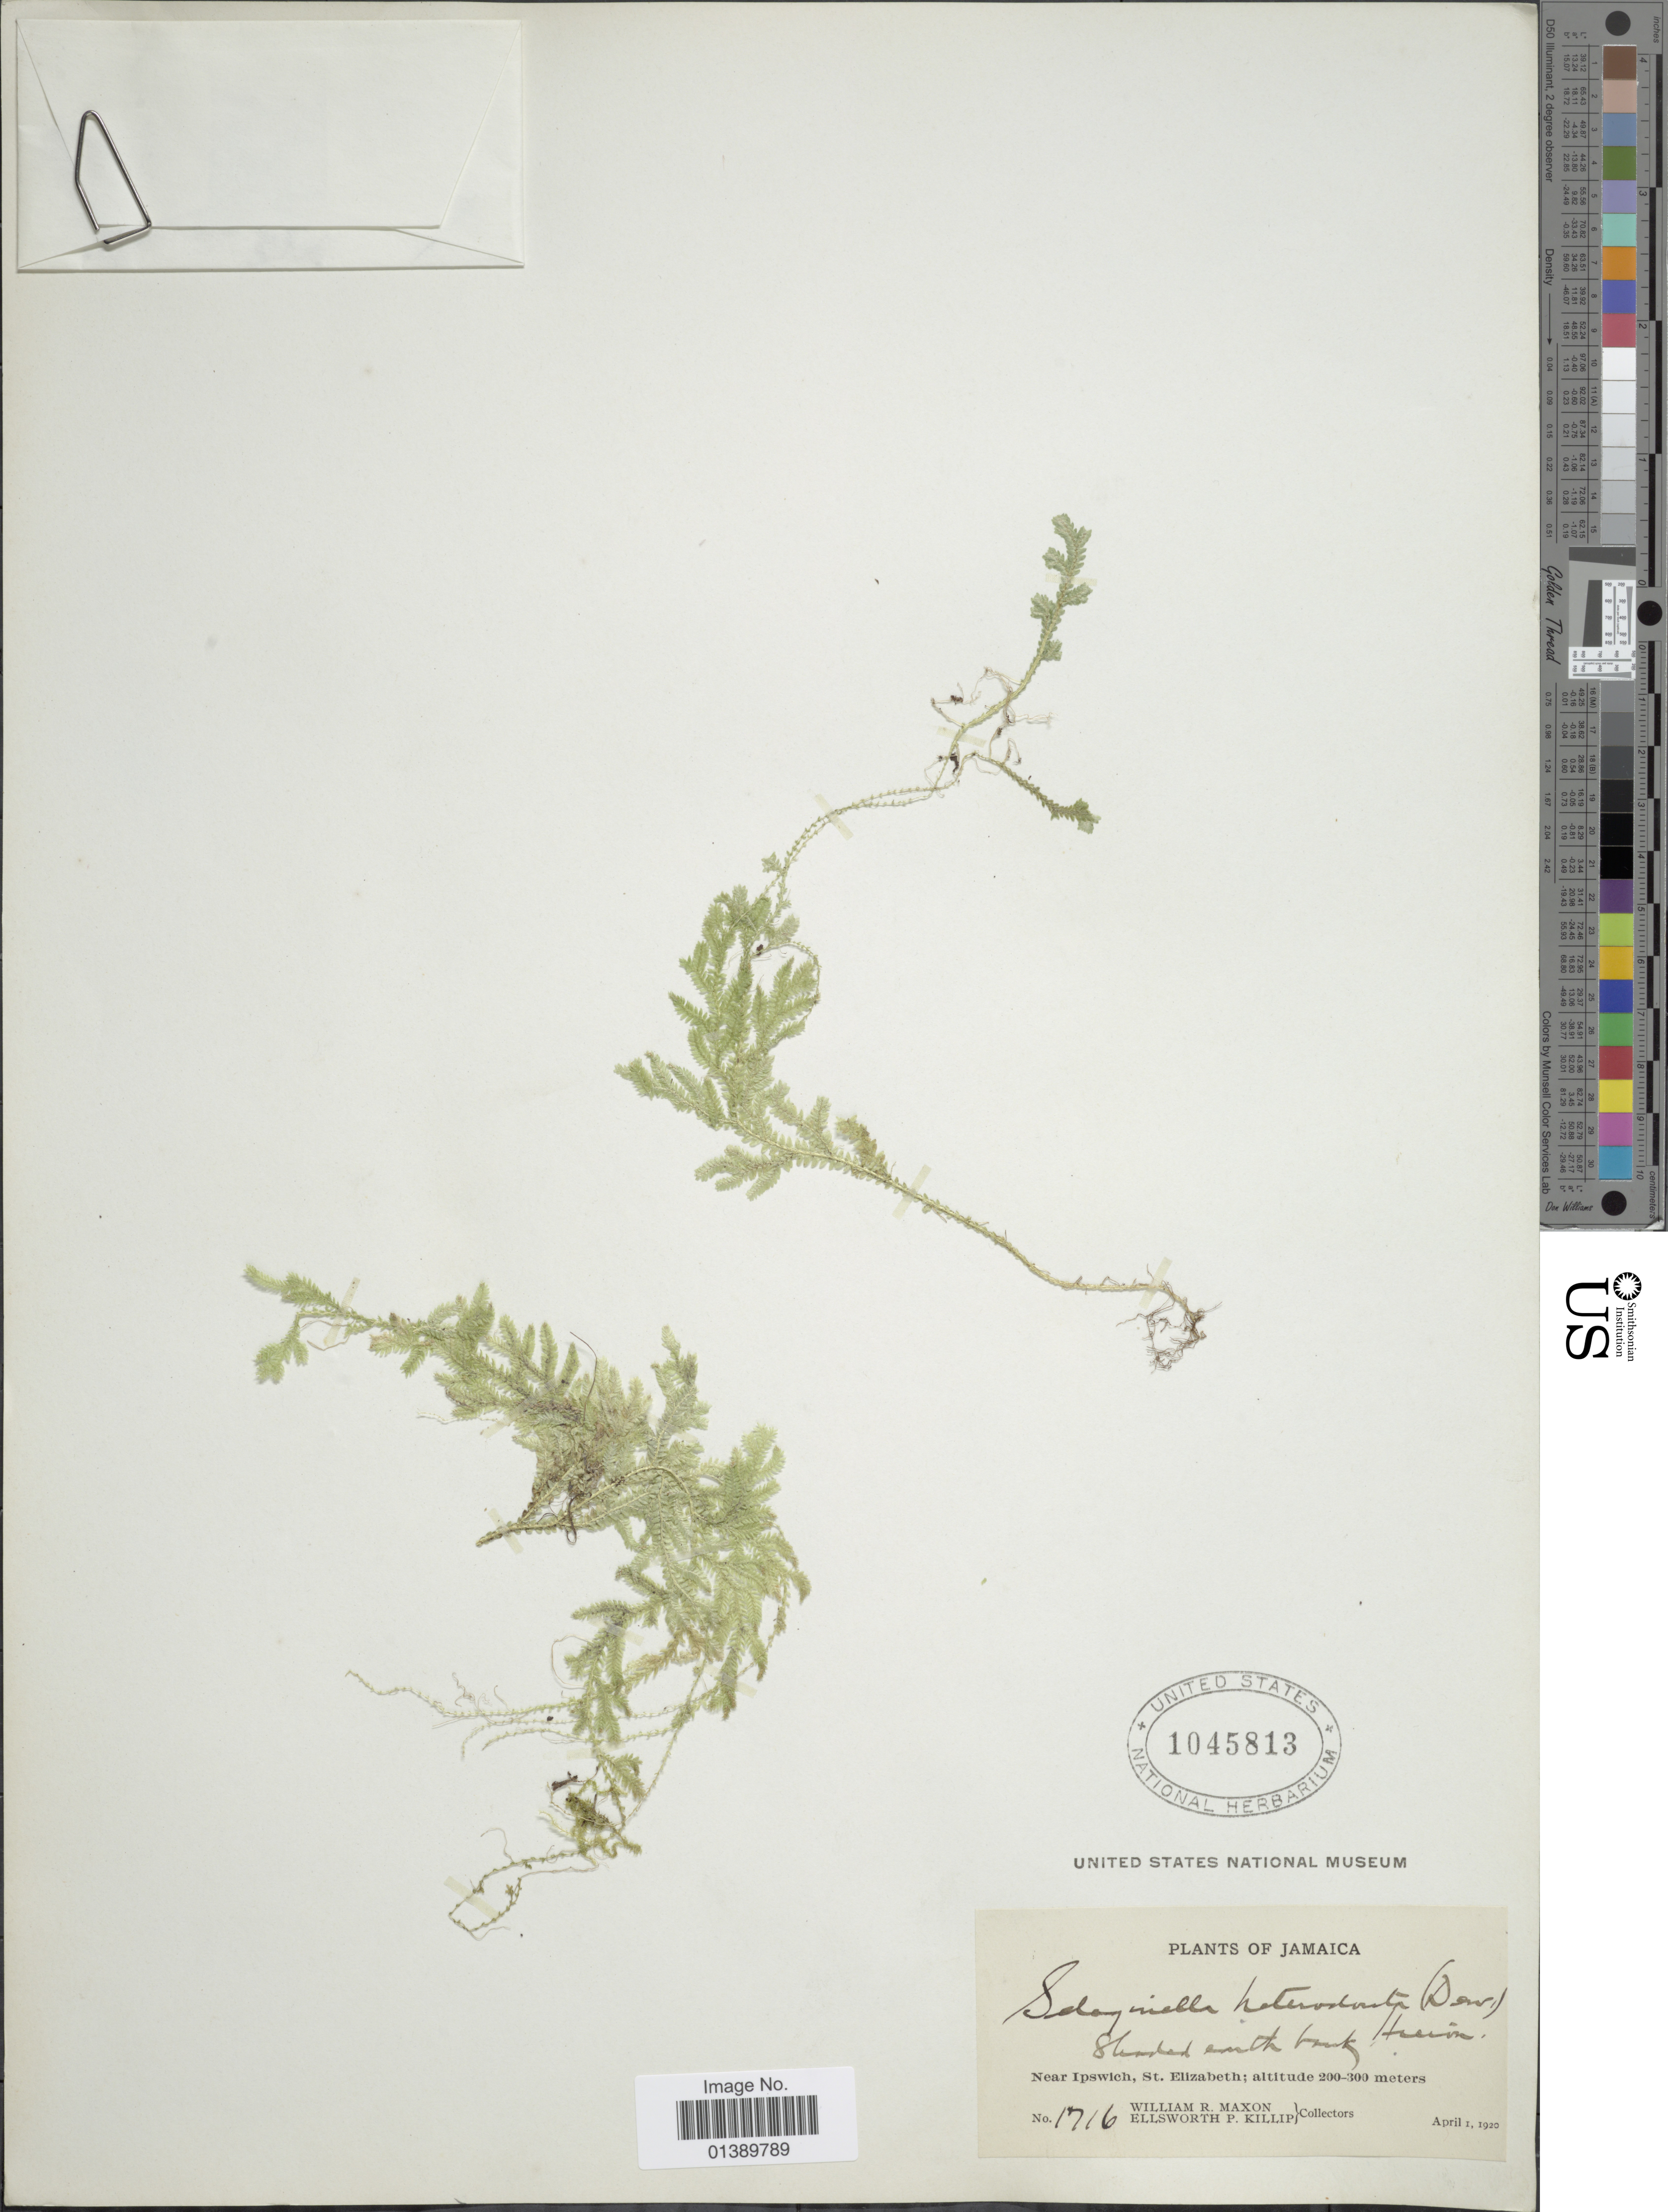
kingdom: Plantae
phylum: Tracheophyta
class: Lycopodiopsida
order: Selaginellales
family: Selaginellaceae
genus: Selaginella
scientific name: Selaginella heterodonta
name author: (Desv.) Hieron.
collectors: W. R. Maxon & E. P. Killip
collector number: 1716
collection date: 1920-04-01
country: Jamaica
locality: Near Ipswich, St Elizabeth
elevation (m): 200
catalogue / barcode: US 1045813